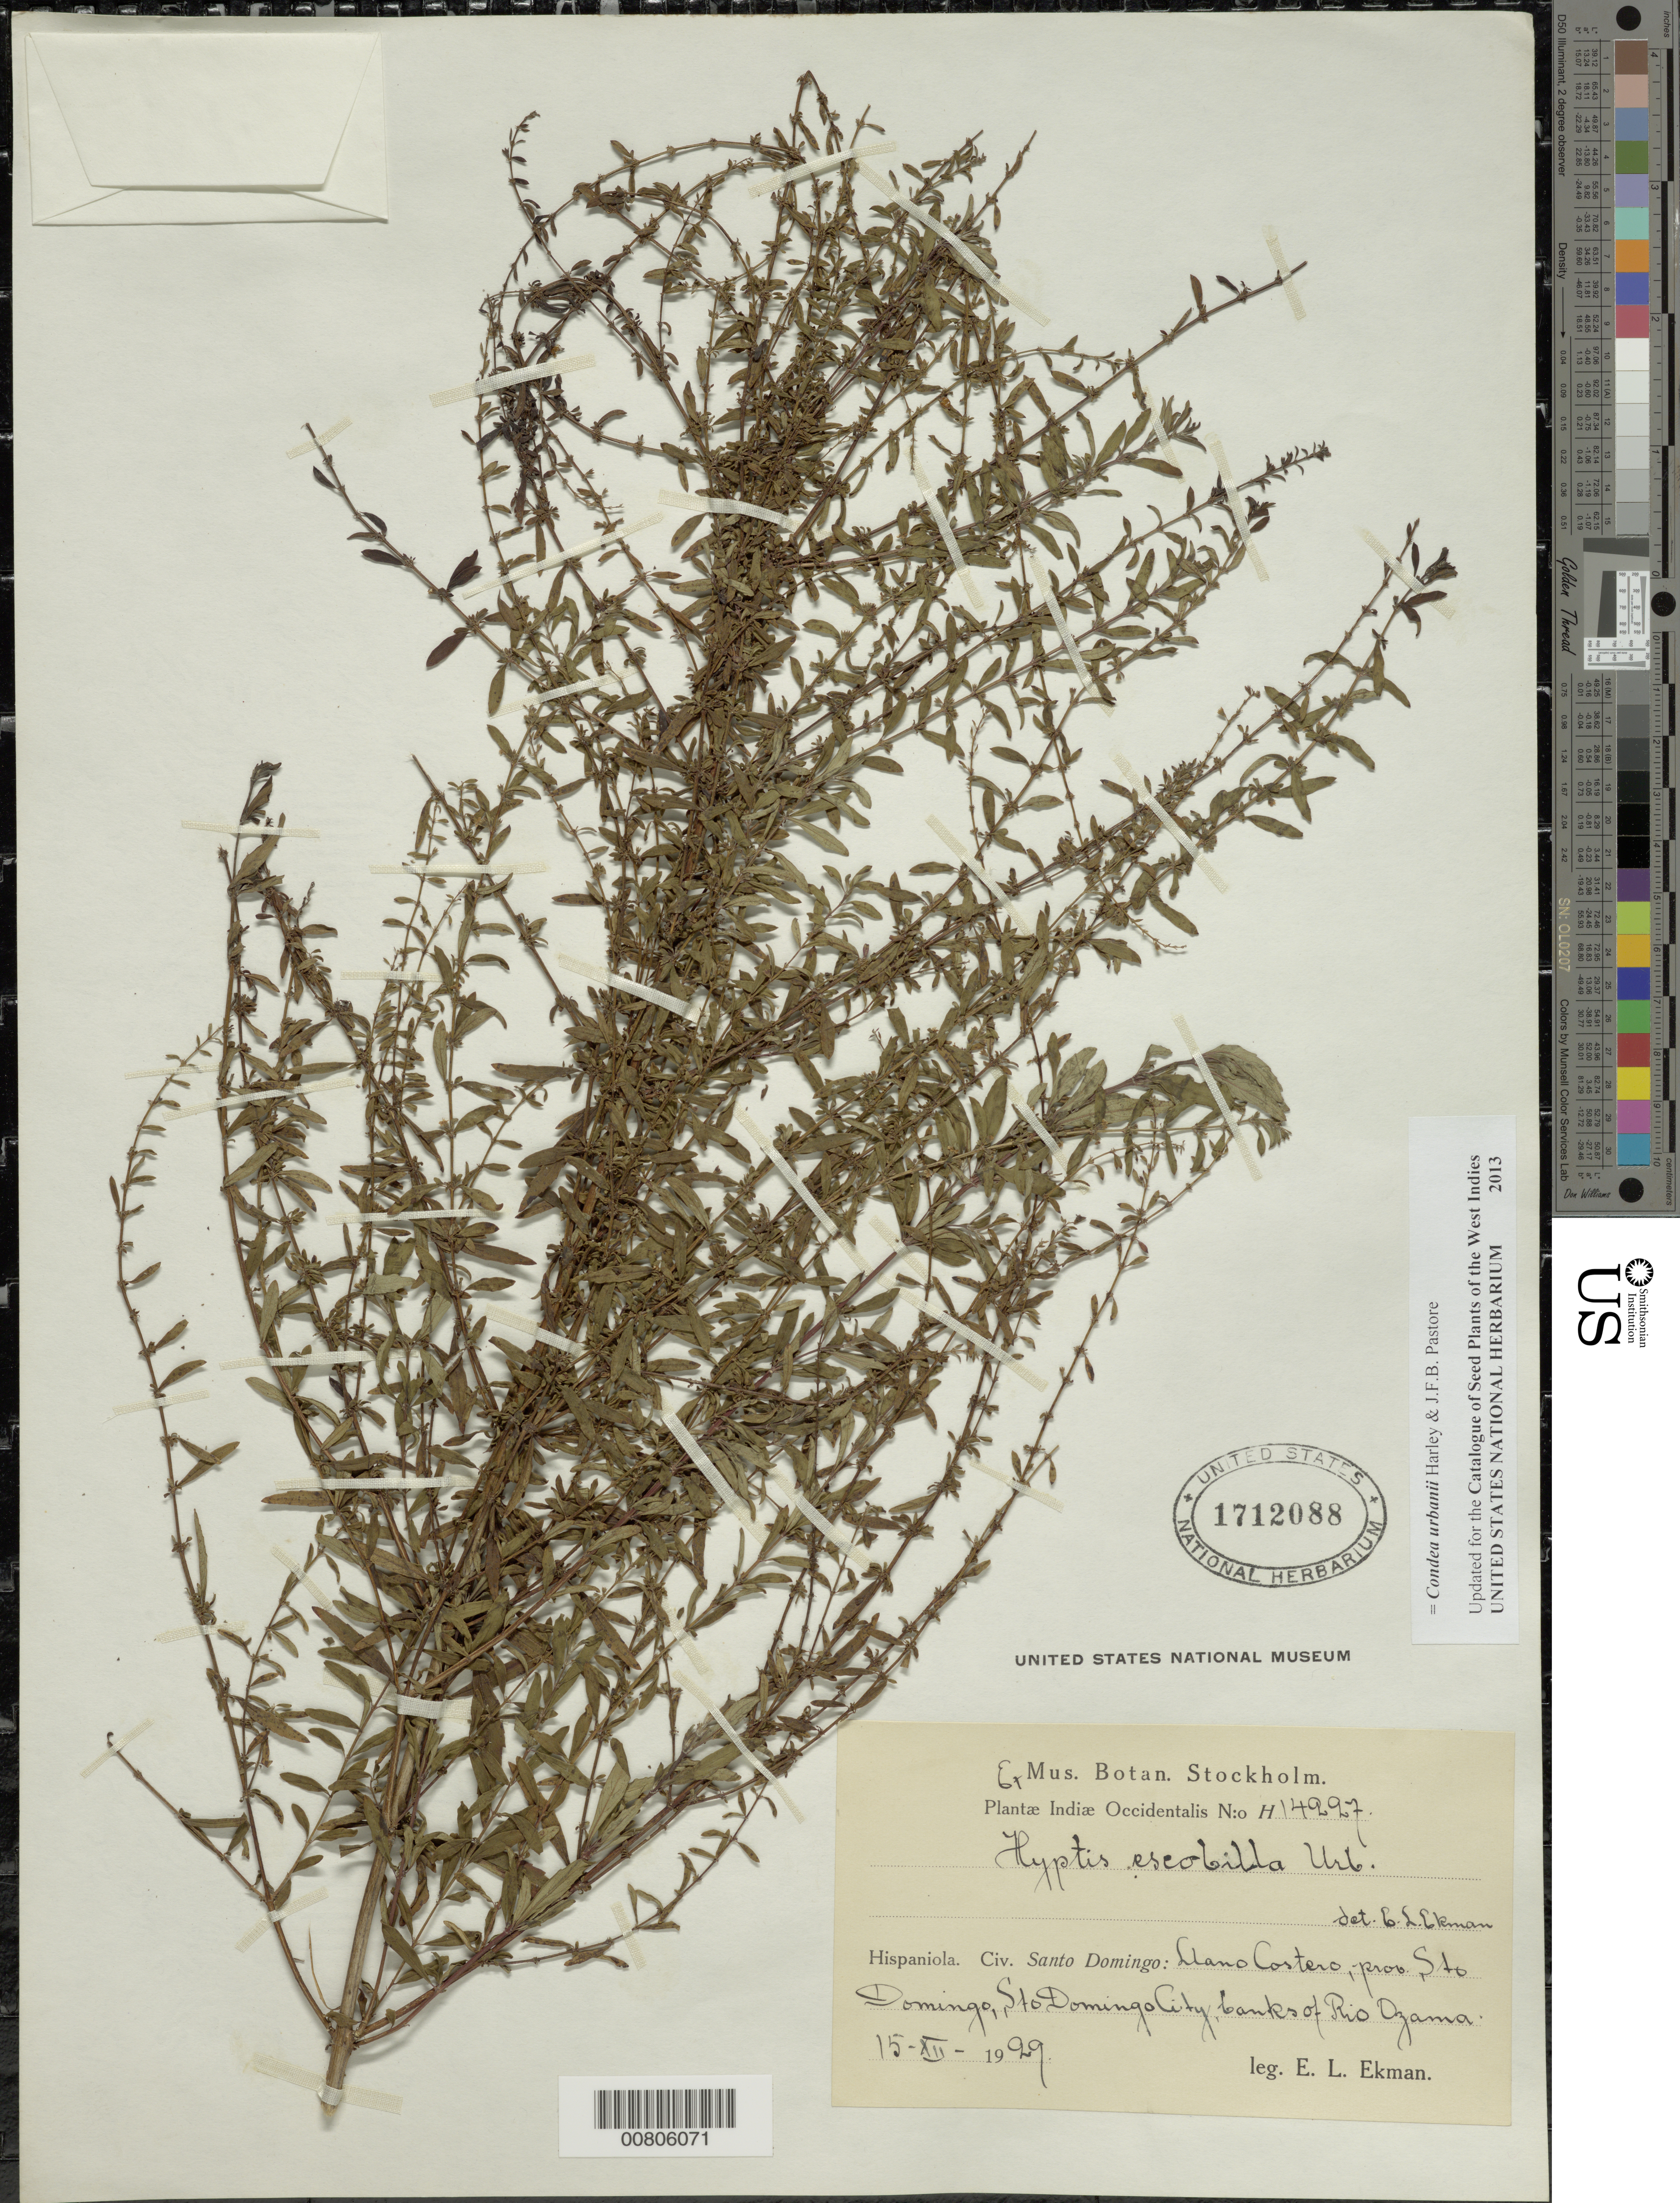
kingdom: Plantae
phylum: Tracheophyta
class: Magnoliopsida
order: Lamiales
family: Lamiaceae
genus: Condea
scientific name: Condea urbanii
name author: Harley & J.F.B. Pastore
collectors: E. L. Ekman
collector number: H 14227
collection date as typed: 15 Dec 1929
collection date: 1929-12-15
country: Dominican Republic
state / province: Distrito Nacional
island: Hispaniola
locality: Llano Costero, Santo Domingo City, Rio Ozama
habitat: River banks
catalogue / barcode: US 1712088